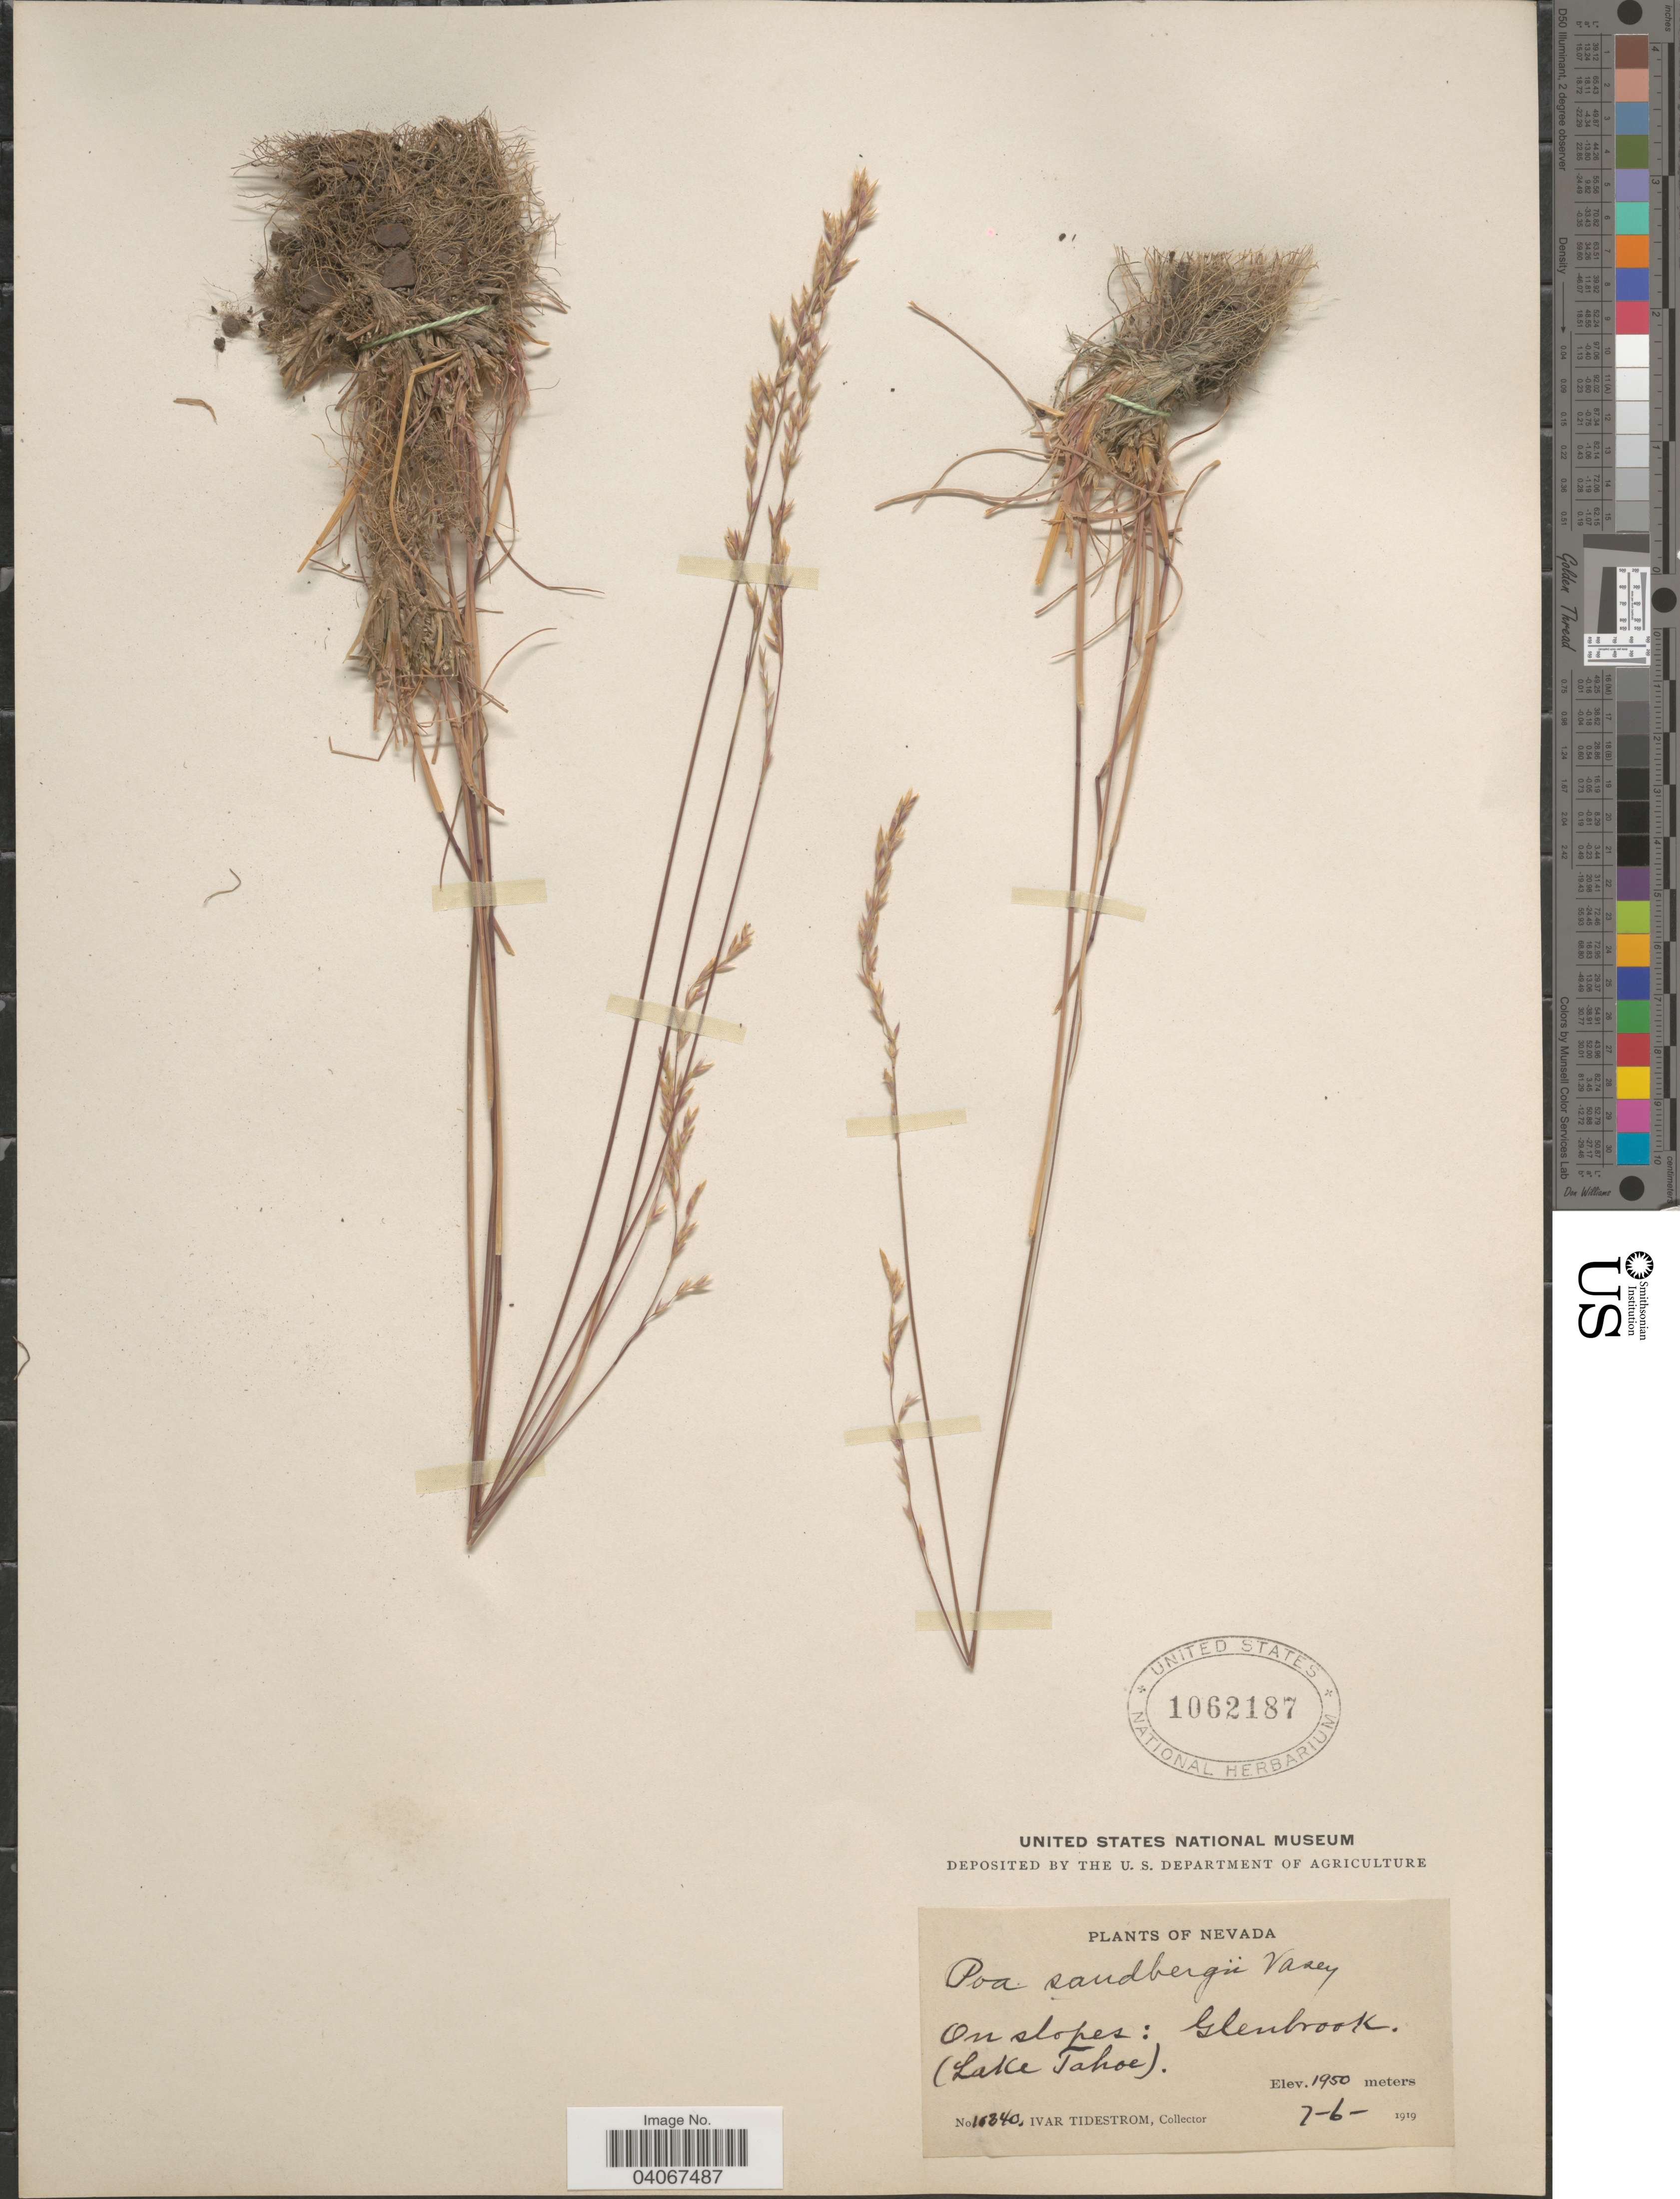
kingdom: Plantae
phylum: Tracheophyta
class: Liliopsida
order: Poales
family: Poaceae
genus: Poa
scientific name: Poa secunda subsp. secunda var. secunda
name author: J. Presl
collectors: I. F. Tidestrom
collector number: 10340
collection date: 1919-07-06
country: United States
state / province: Nevada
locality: On slopes: Glenbrook (Lake Tahoe).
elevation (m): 1950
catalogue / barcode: US 1062187